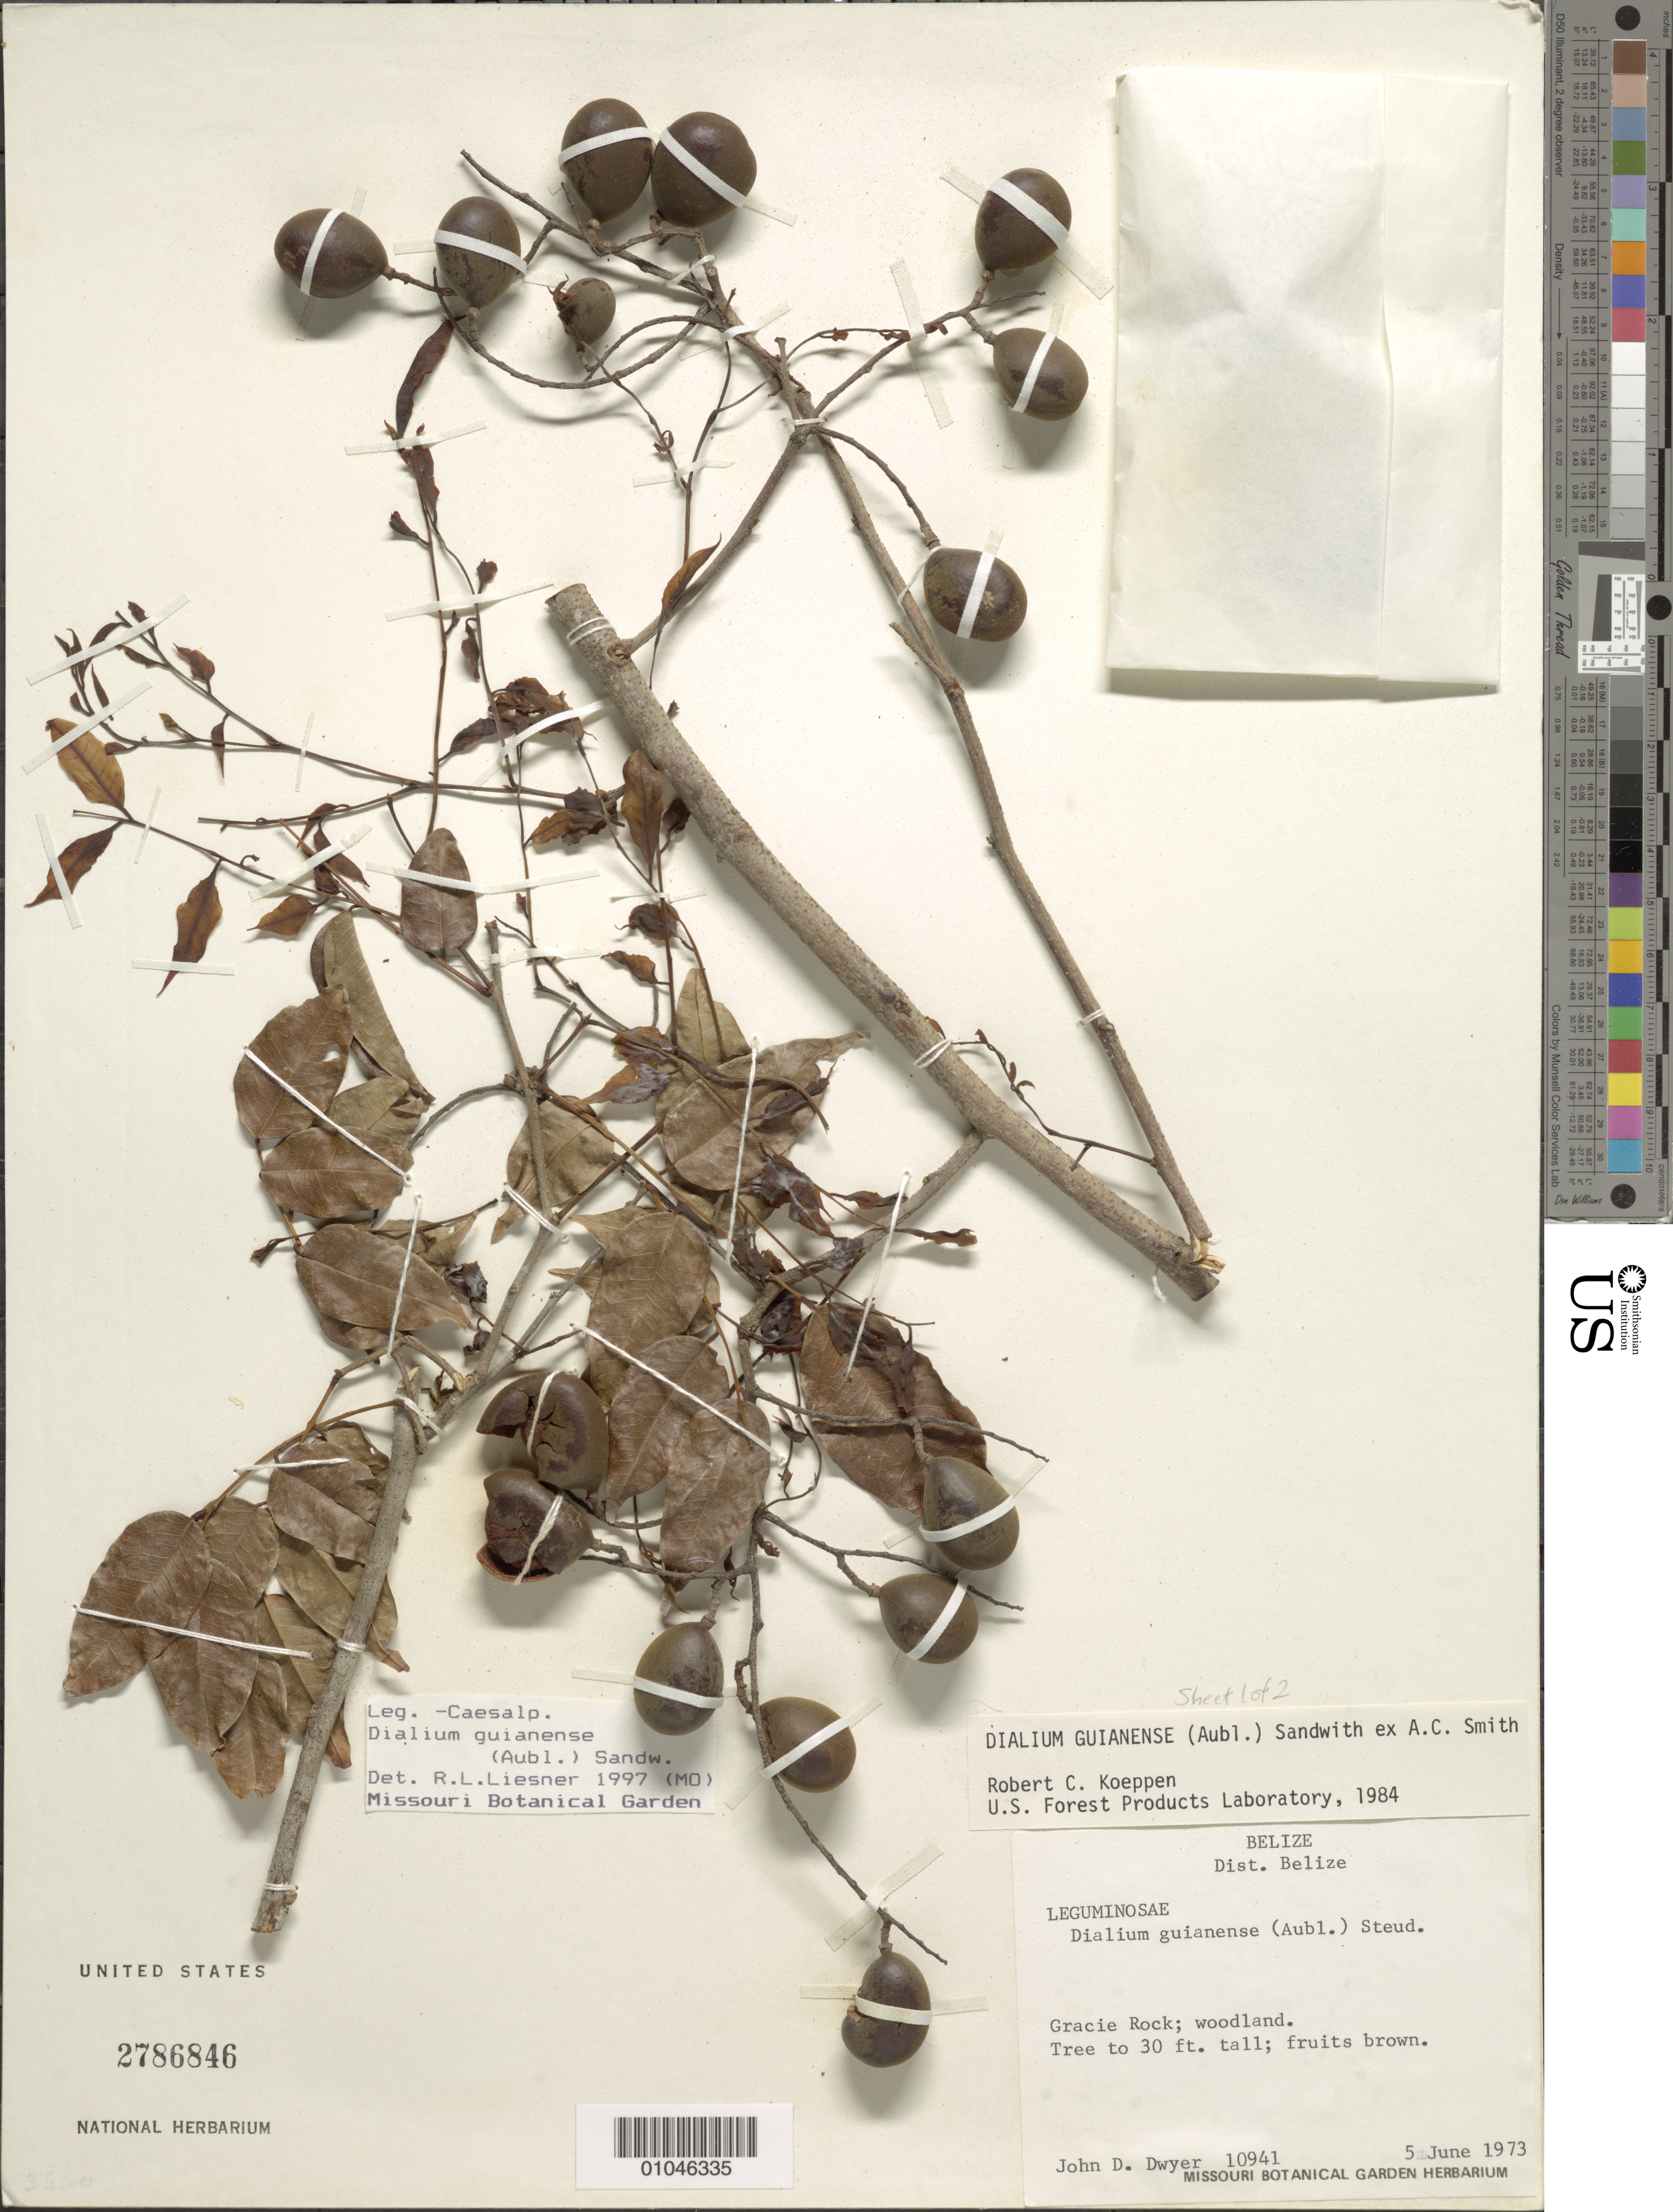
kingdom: Plantae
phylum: Tracheophyta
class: Magnoliopsida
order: Fabales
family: Fabaceae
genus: Dialium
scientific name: Dialium guianense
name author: (Aubl.) Sandwith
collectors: J. D. Dwyer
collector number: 10941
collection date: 1973-06-05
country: Belize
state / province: Belize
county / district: Belize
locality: Gracie Rock, 1.5 mi S of Mile 22, Western Highway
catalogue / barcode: US 2786846